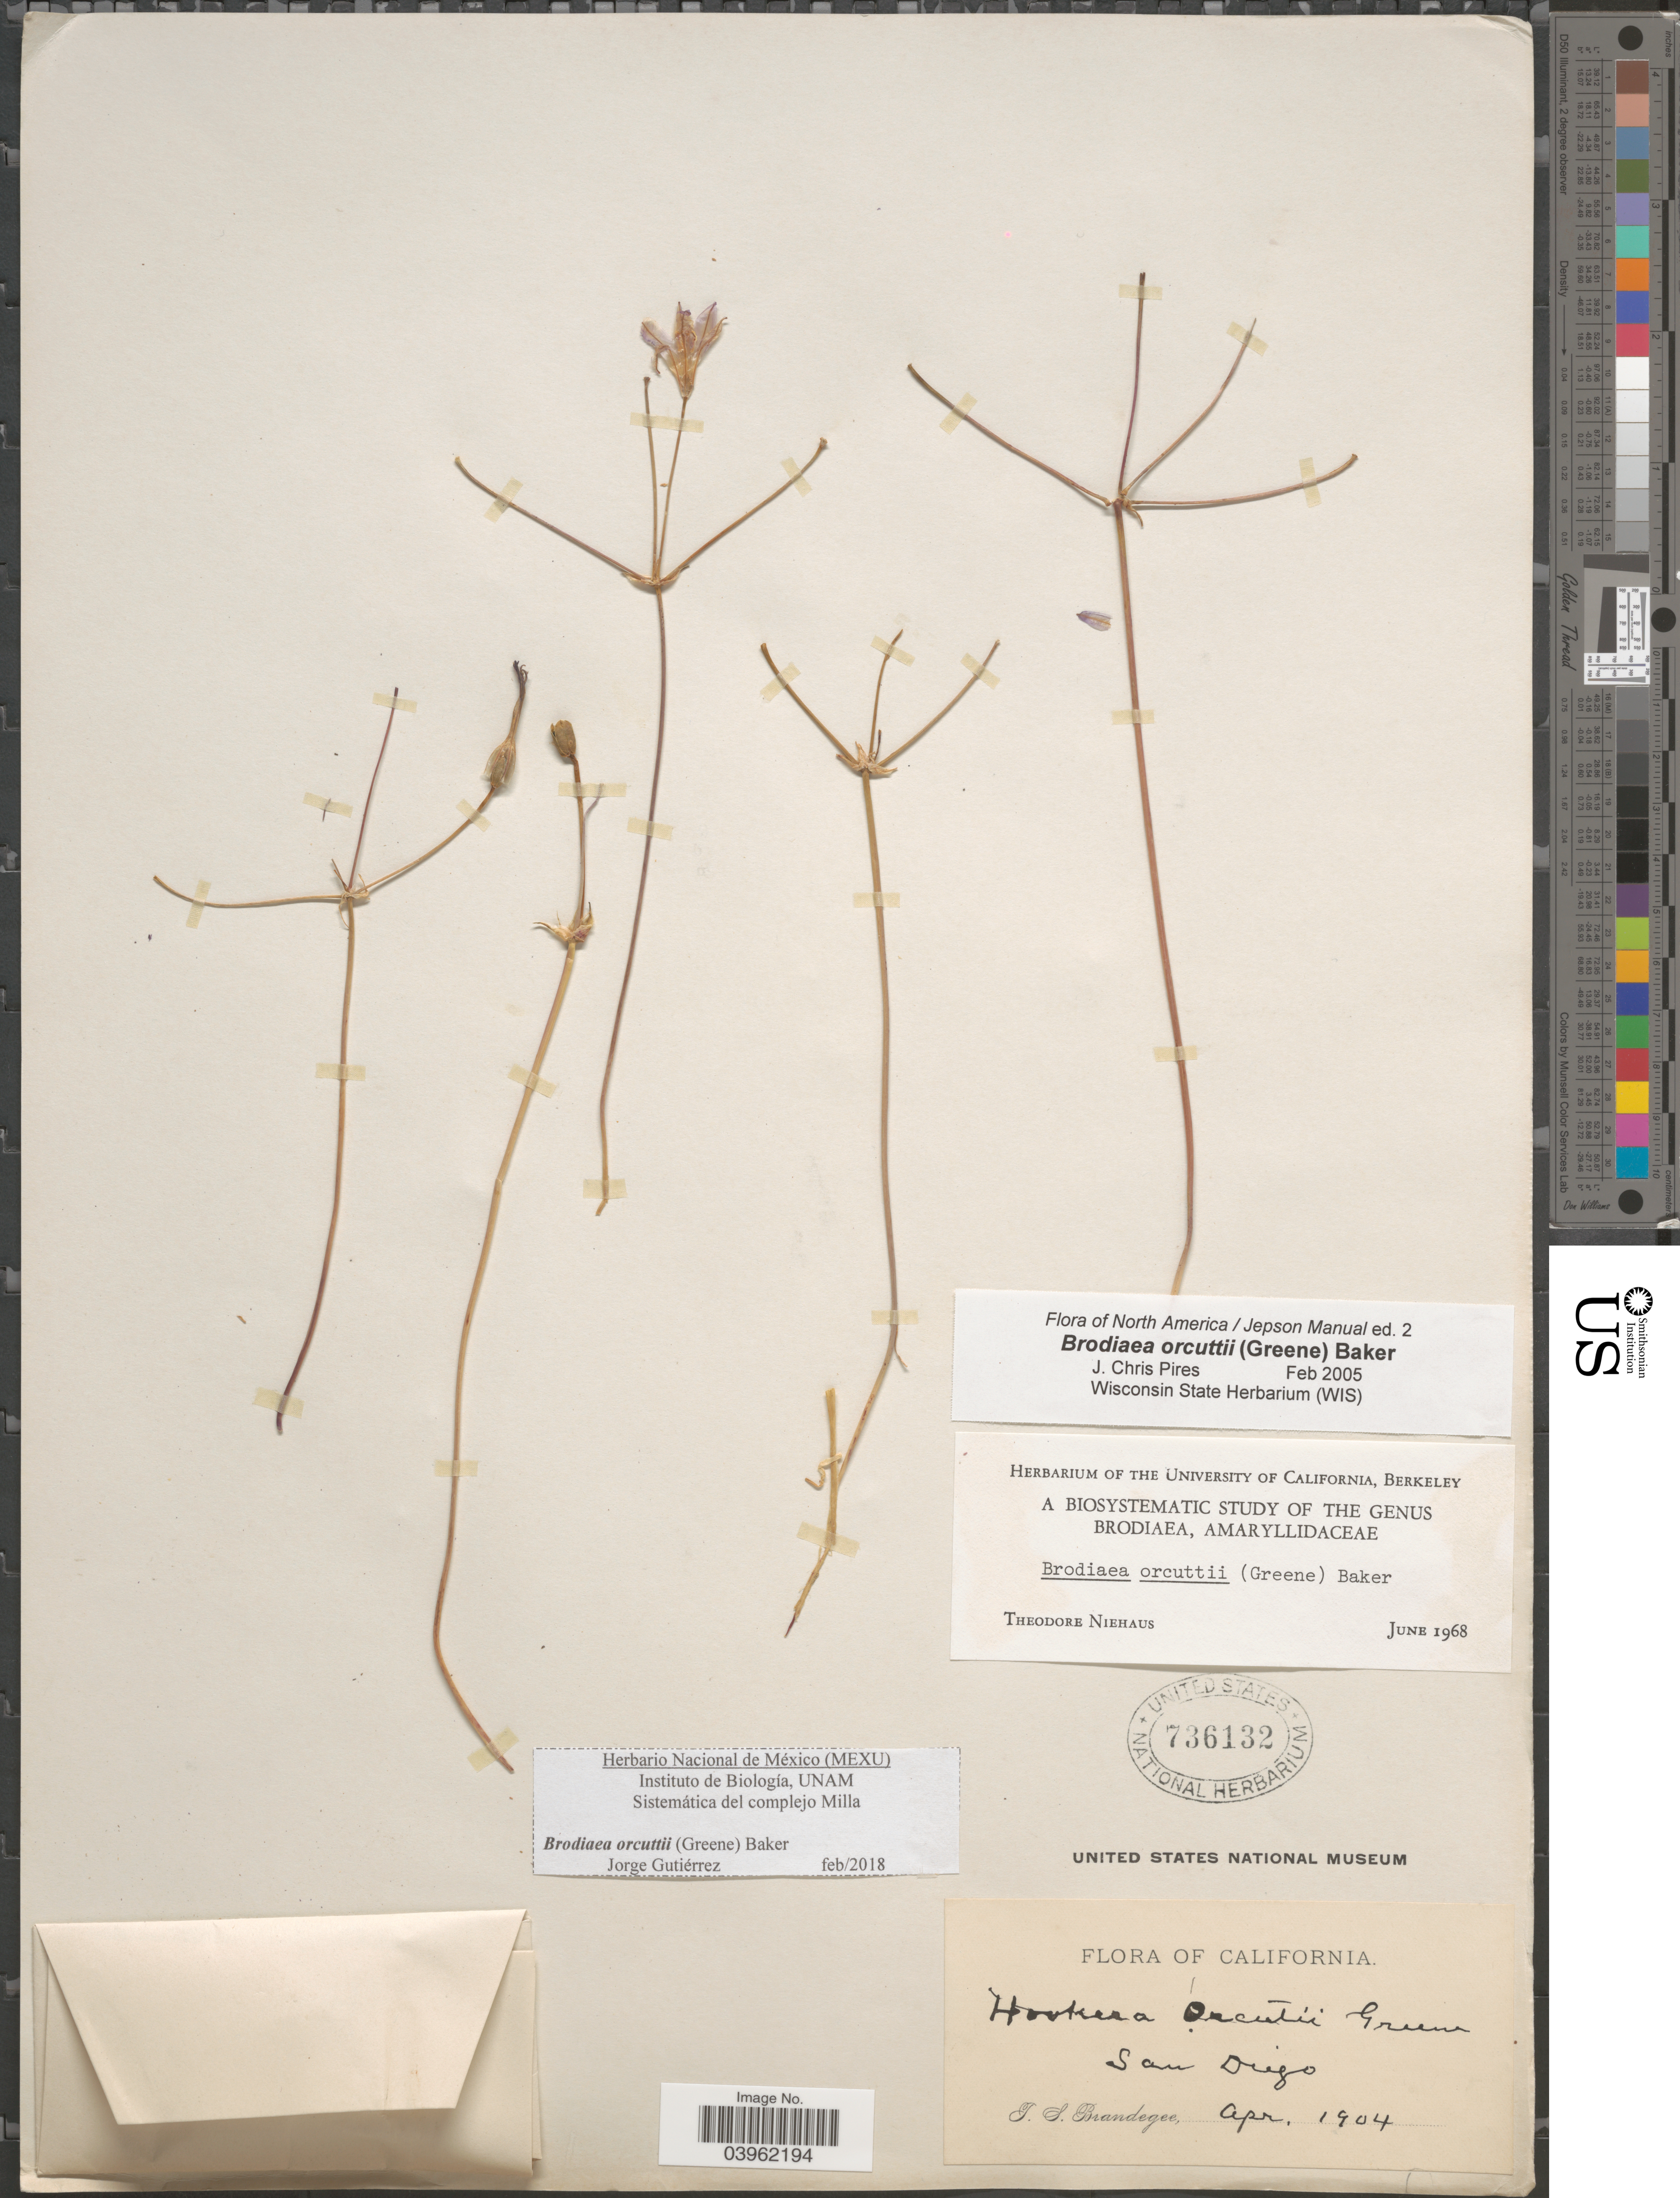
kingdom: Plantae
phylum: Tracheophyta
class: Liliopsida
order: Asparagales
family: Asparagaceae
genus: Brodiaea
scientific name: Brodiaea orcuttii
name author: (Greene) Baker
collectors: T. S. Brandegee (herbarium)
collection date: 1904-04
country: United States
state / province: California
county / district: San Diego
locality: San Diego.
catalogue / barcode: US 736132